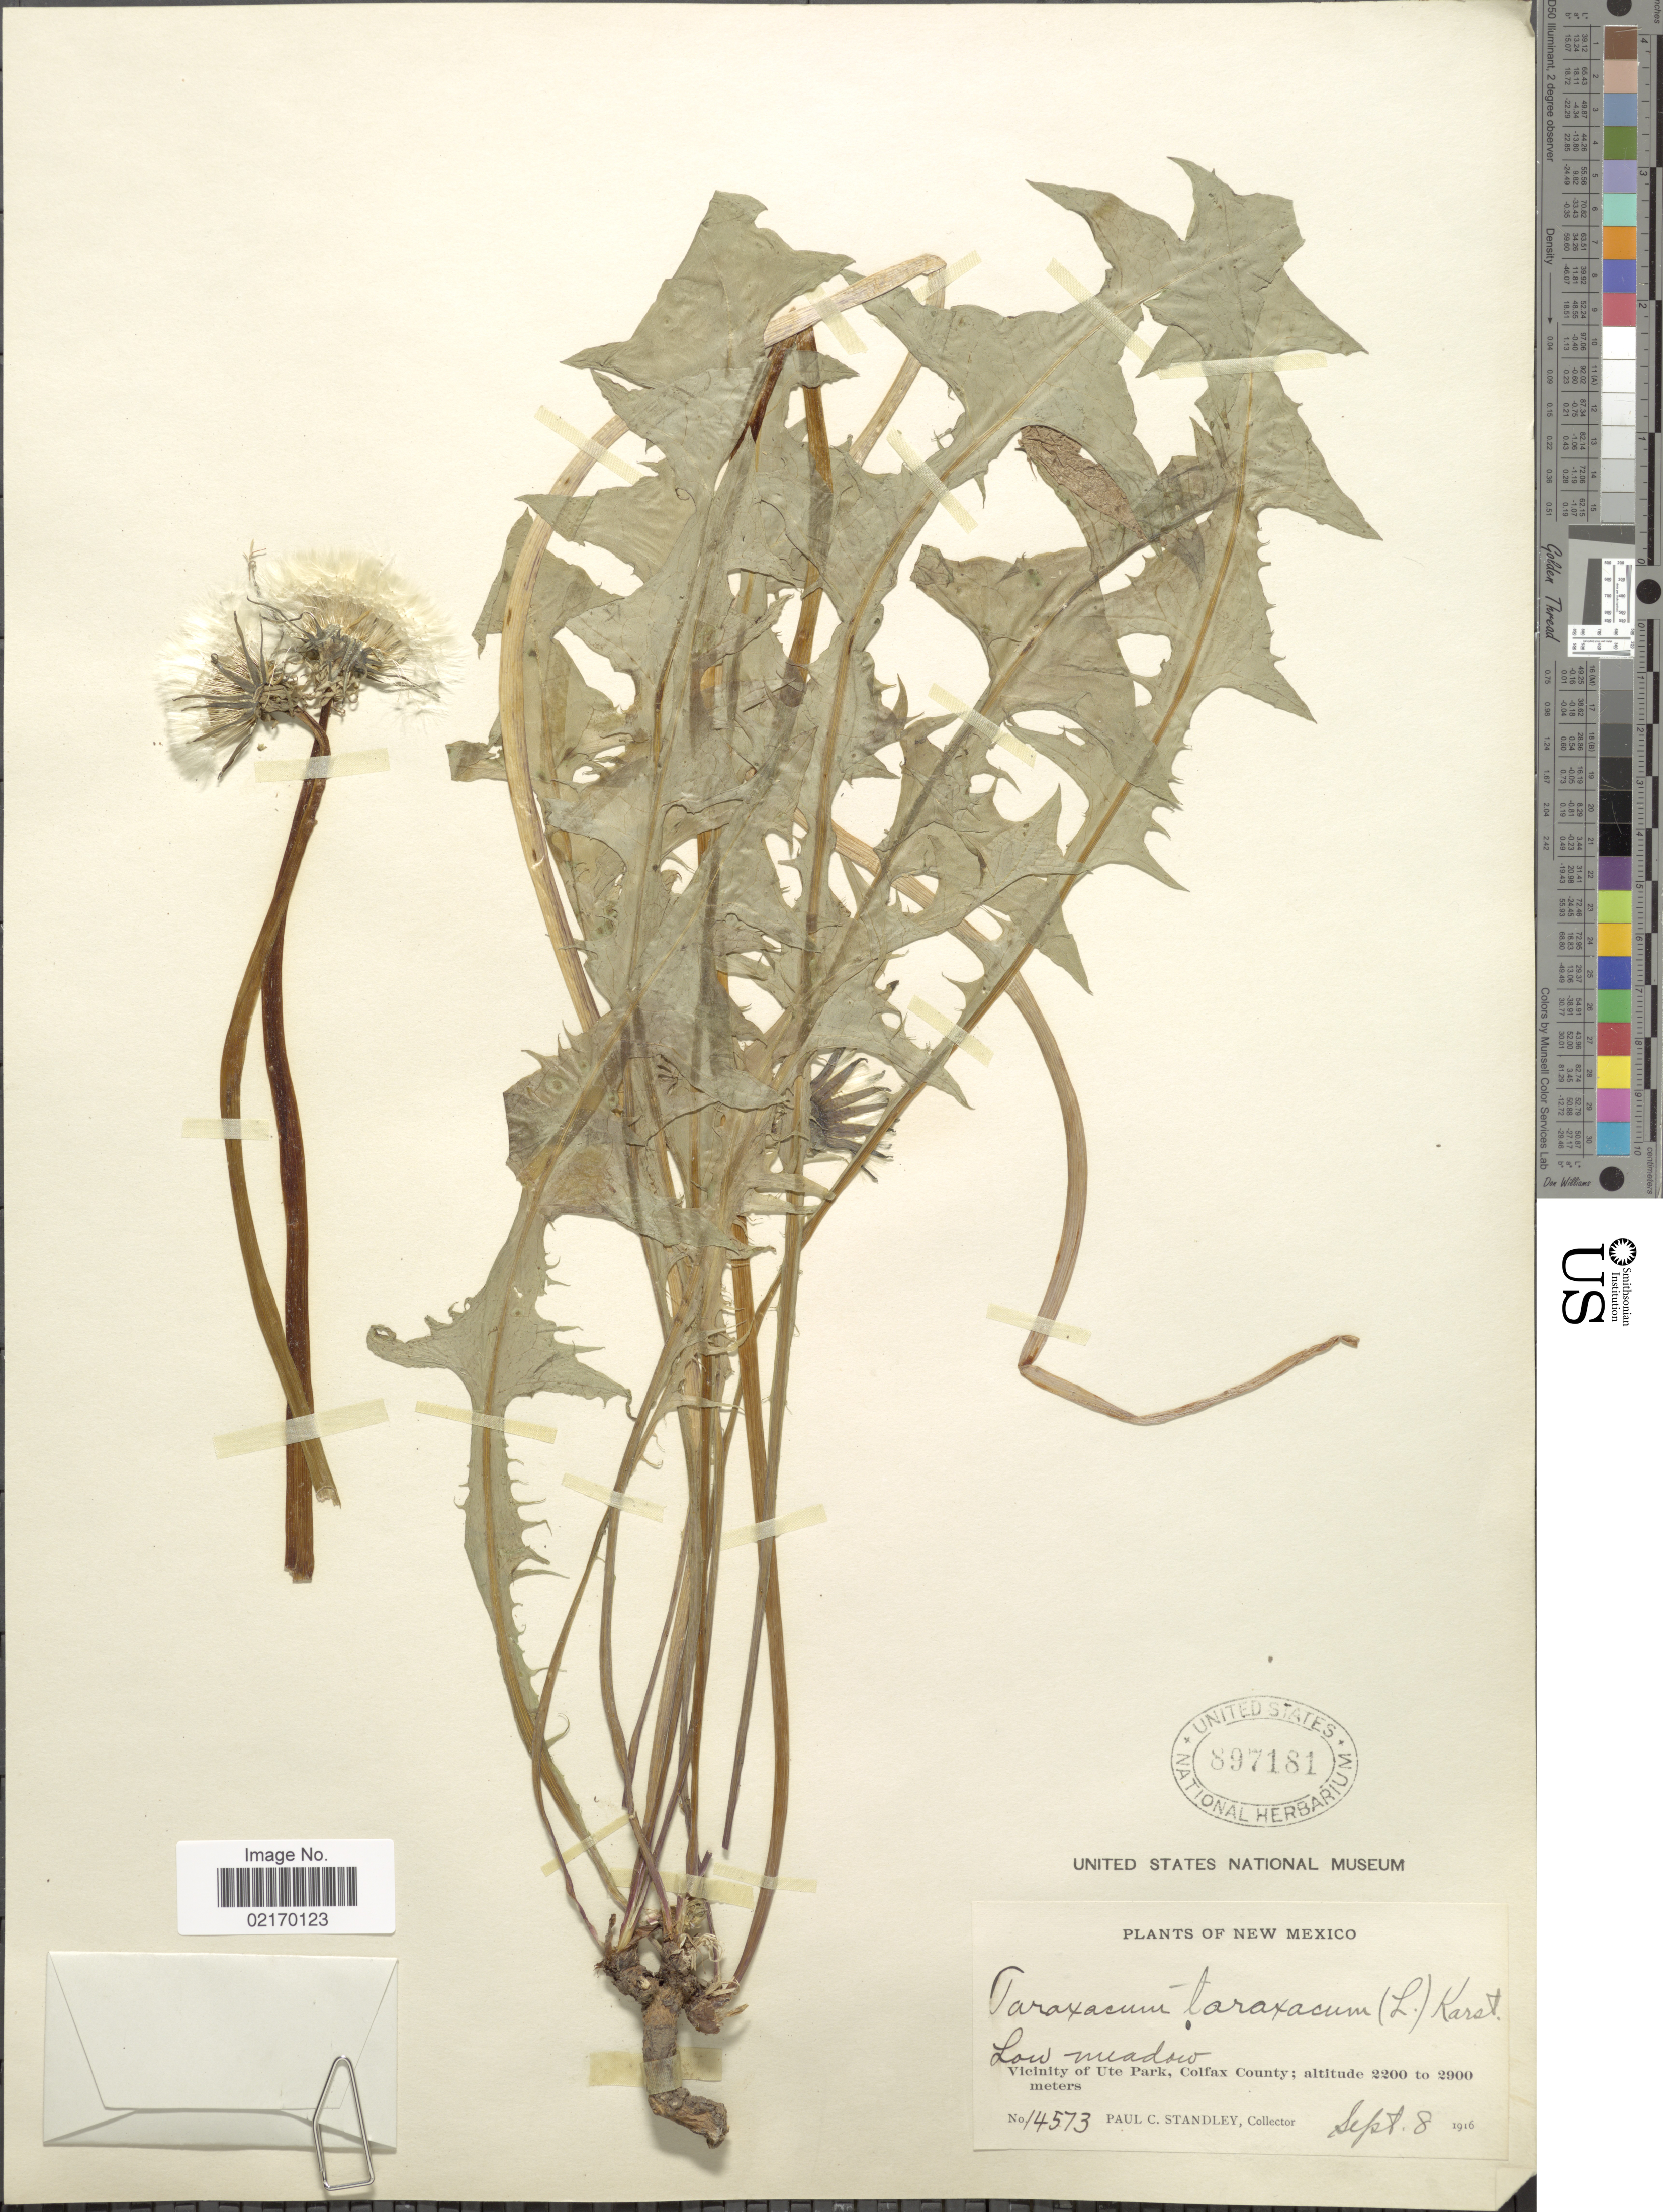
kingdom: Plantae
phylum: Tracheophyta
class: Magnoliopsida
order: Asterales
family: Asteraceae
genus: Taraxacum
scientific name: Taraxacum officinale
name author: G.H. Weber ex F.H. Wigg.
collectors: P. C. Standley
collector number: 14573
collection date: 1916-09-08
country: United States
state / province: New Mexico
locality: Low meadow, vicinity of Ute Park, Colfax County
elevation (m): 2200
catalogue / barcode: US 897181